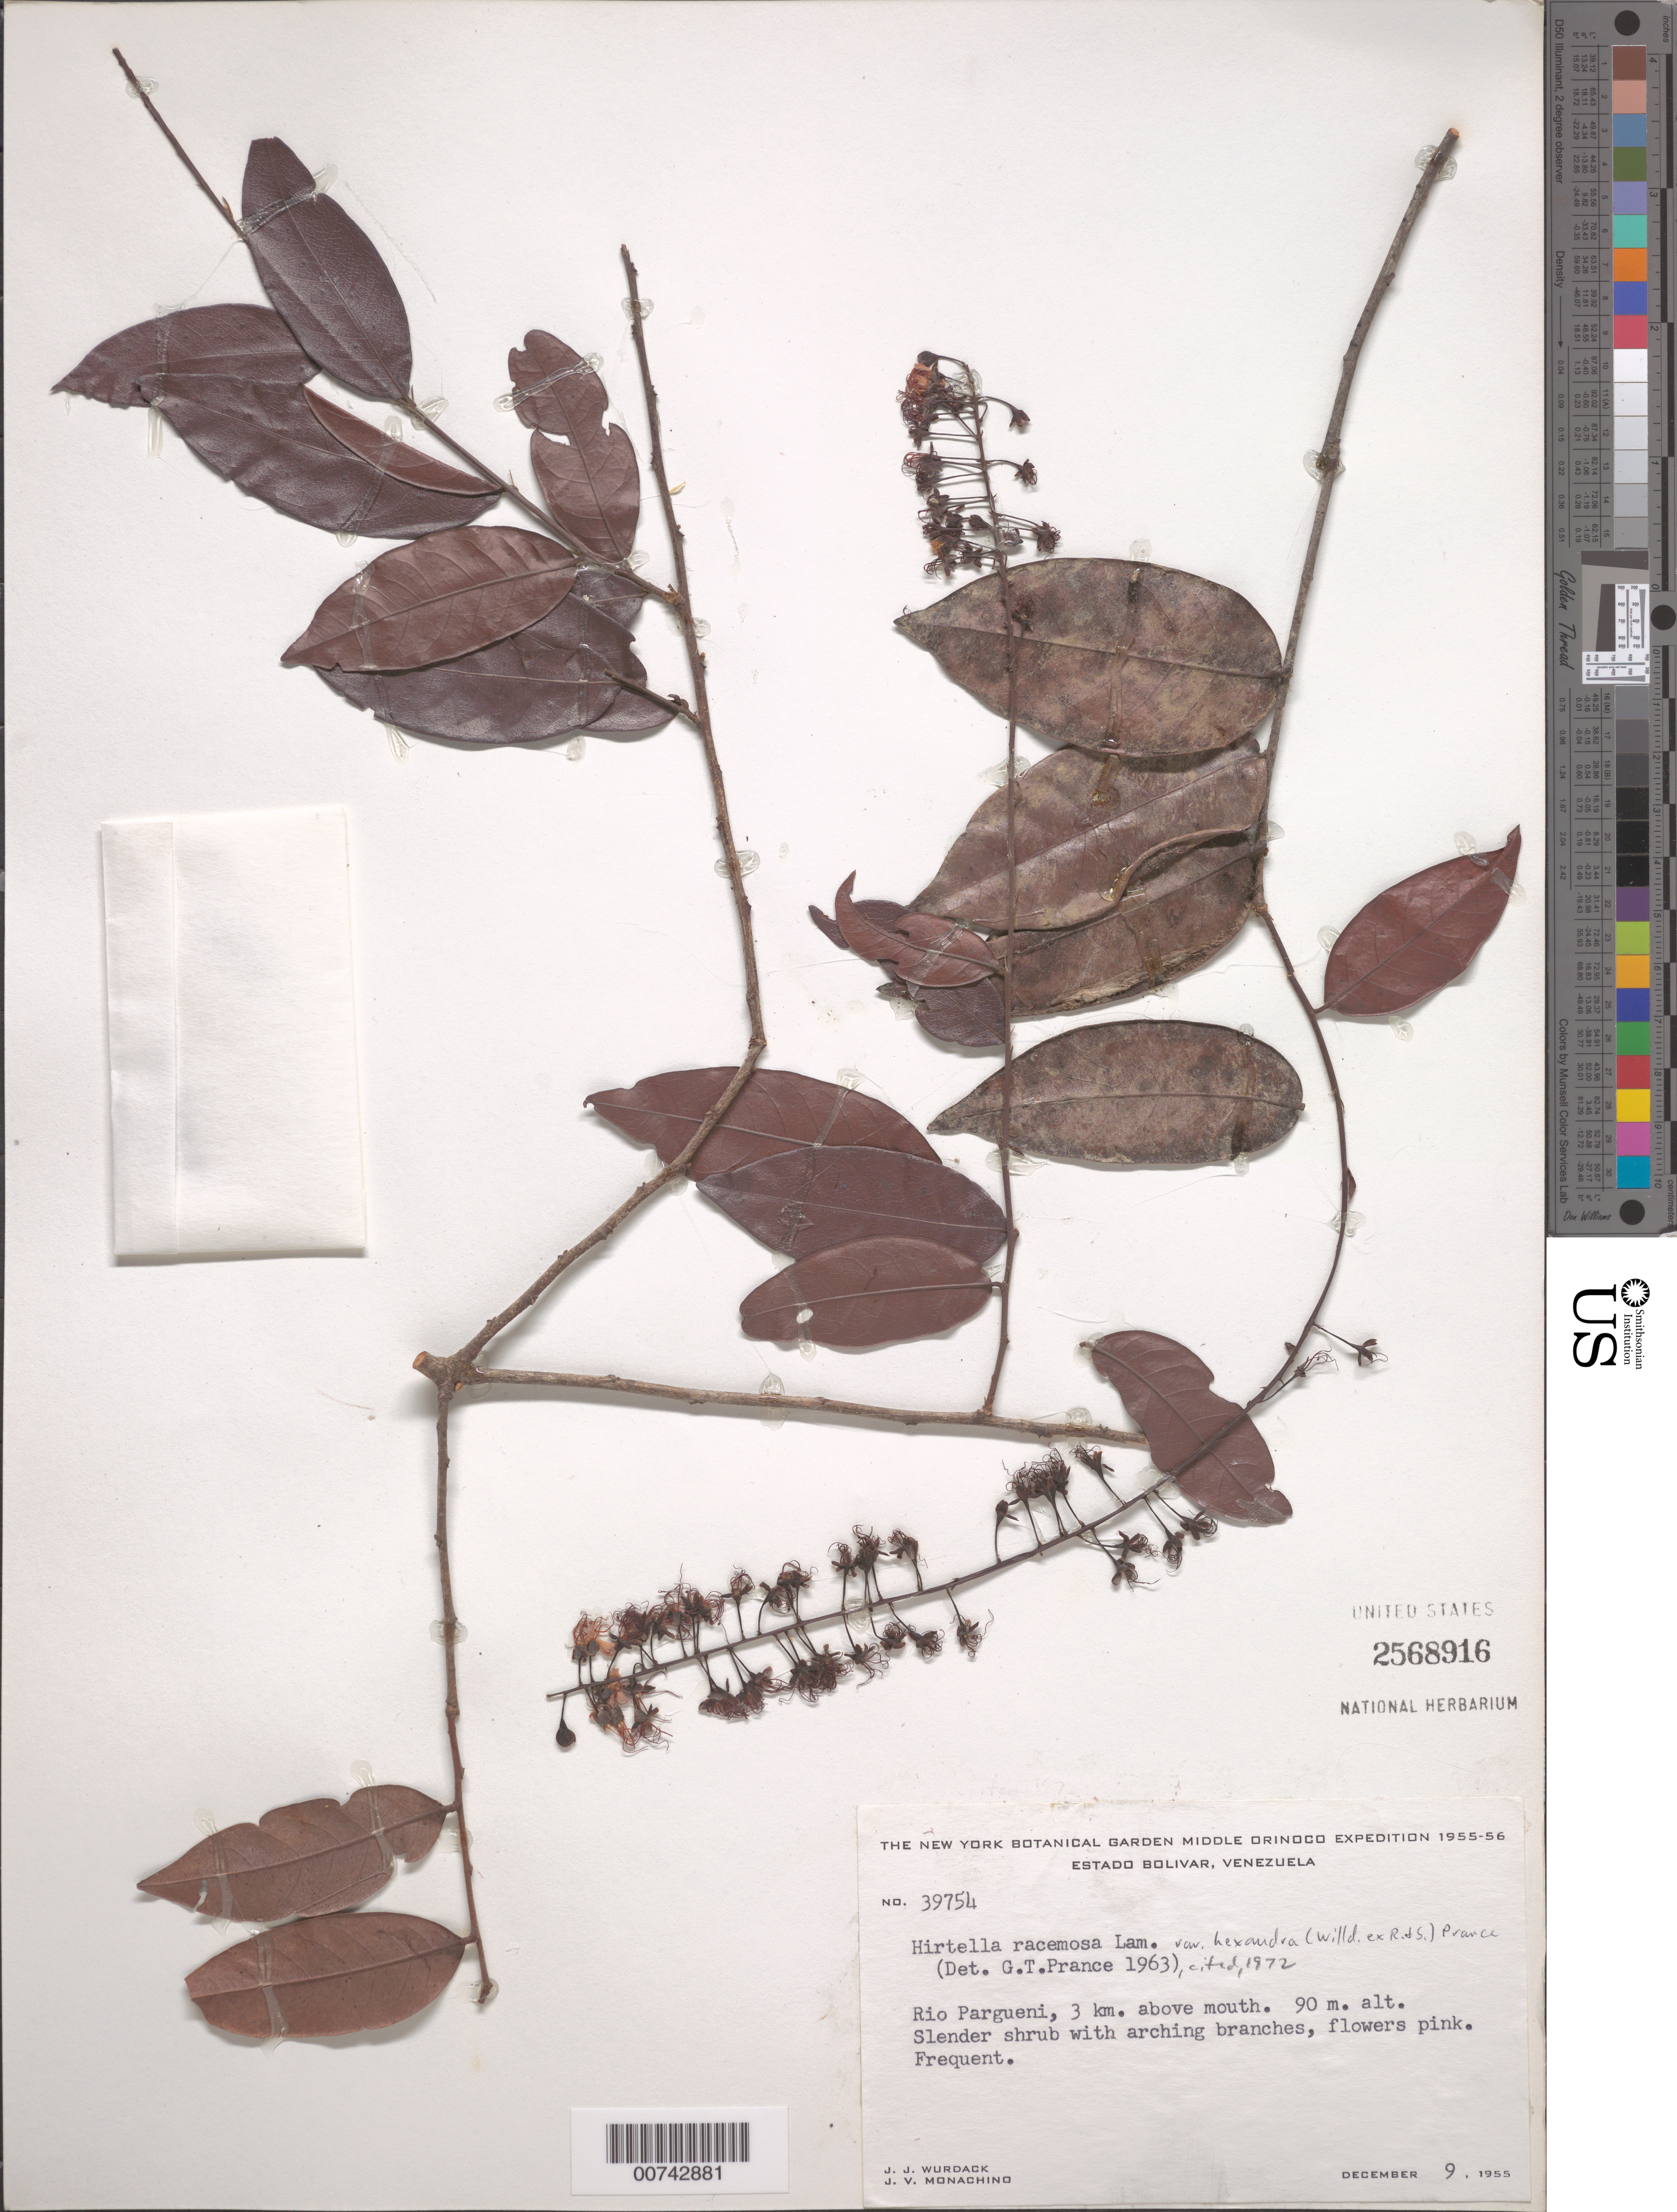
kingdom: Plantae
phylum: Tracheophyta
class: Magnoliopsida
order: Malpighiales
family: Chrysobalanaceae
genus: Hirtella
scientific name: Hirtella racemosa var. hexandra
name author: (Willd. ex Roem. & Schult.) Prance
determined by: Prance, G. T.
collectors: J. J. Wurdack & J. V. Monachino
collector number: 39754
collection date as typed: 9-Dec-55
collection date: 1955-12-09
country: Venezuela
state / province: Bolívar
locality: Río Pargueni, 3 km above mouth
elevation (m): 90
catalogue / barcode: US 2568916